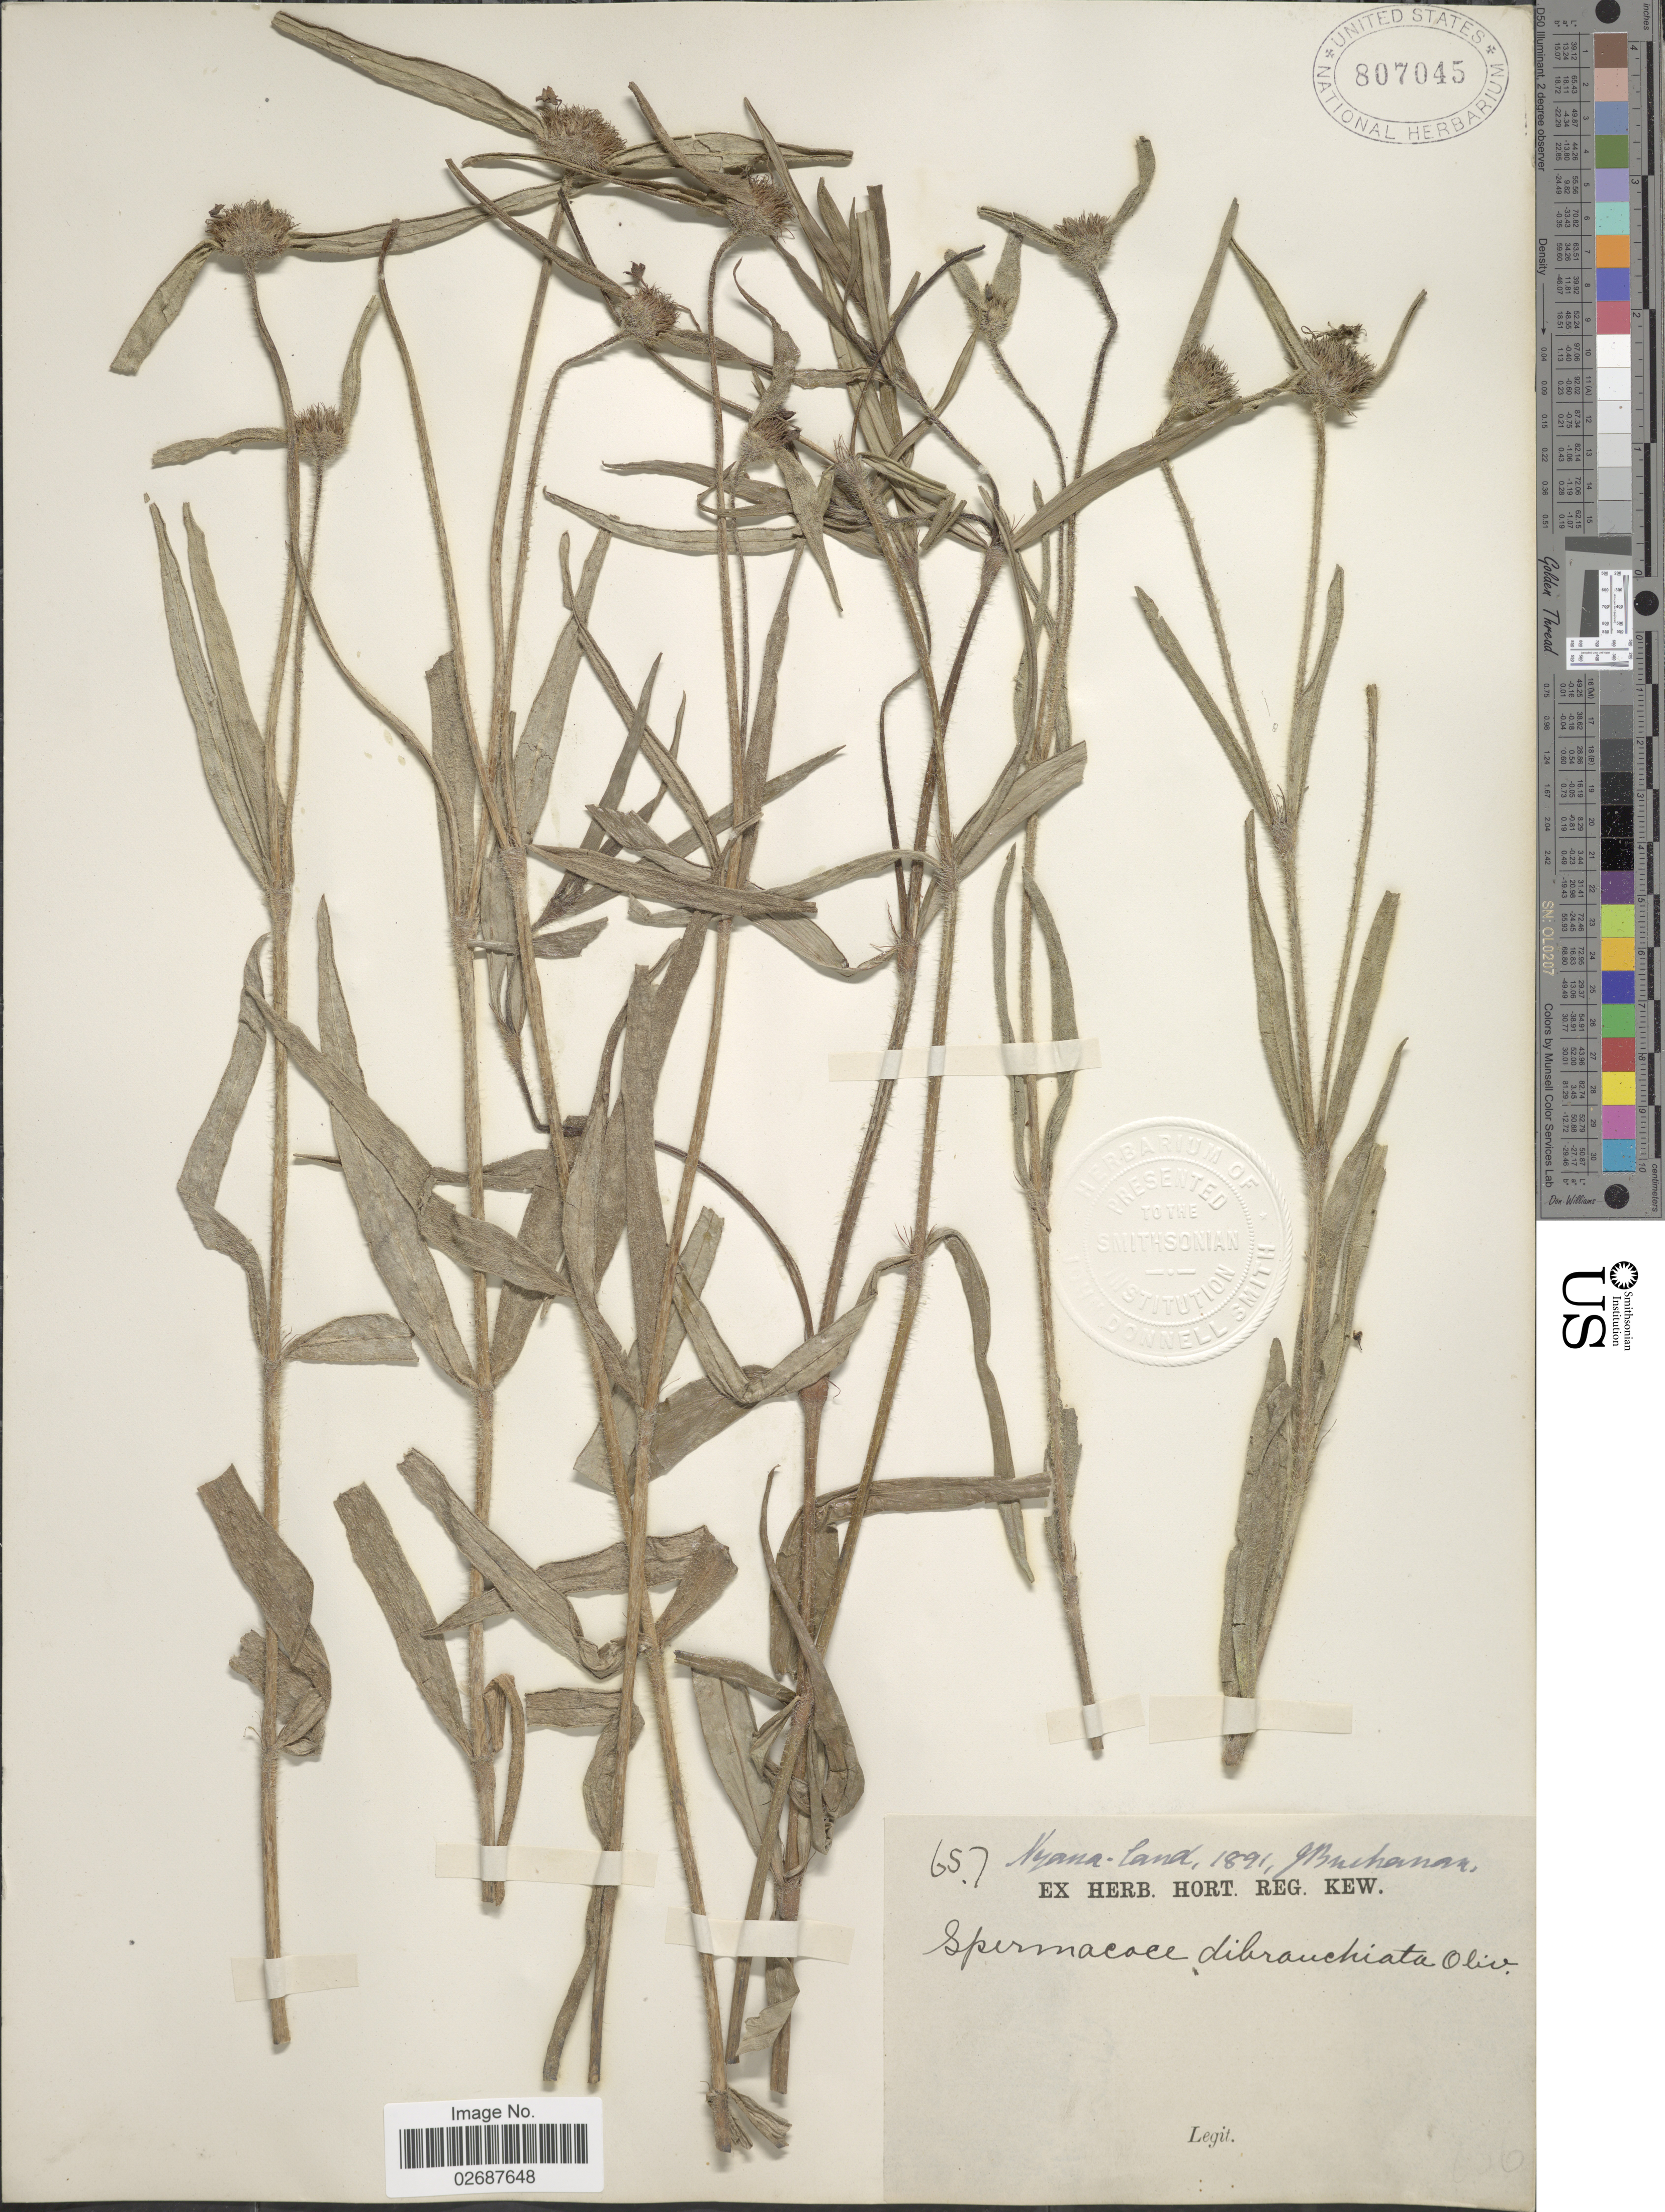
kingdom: Plantae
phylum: Tracheophyta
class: Magnoliopsida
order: Gentianales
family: Rubiaceae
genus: Borreria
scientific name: Borreria dibrachiata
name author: (Oliv.) K. Schum.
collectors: J. Buchanan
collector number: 657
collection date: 1891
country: Malawi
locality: Nyassa-land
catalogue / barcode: US 807045